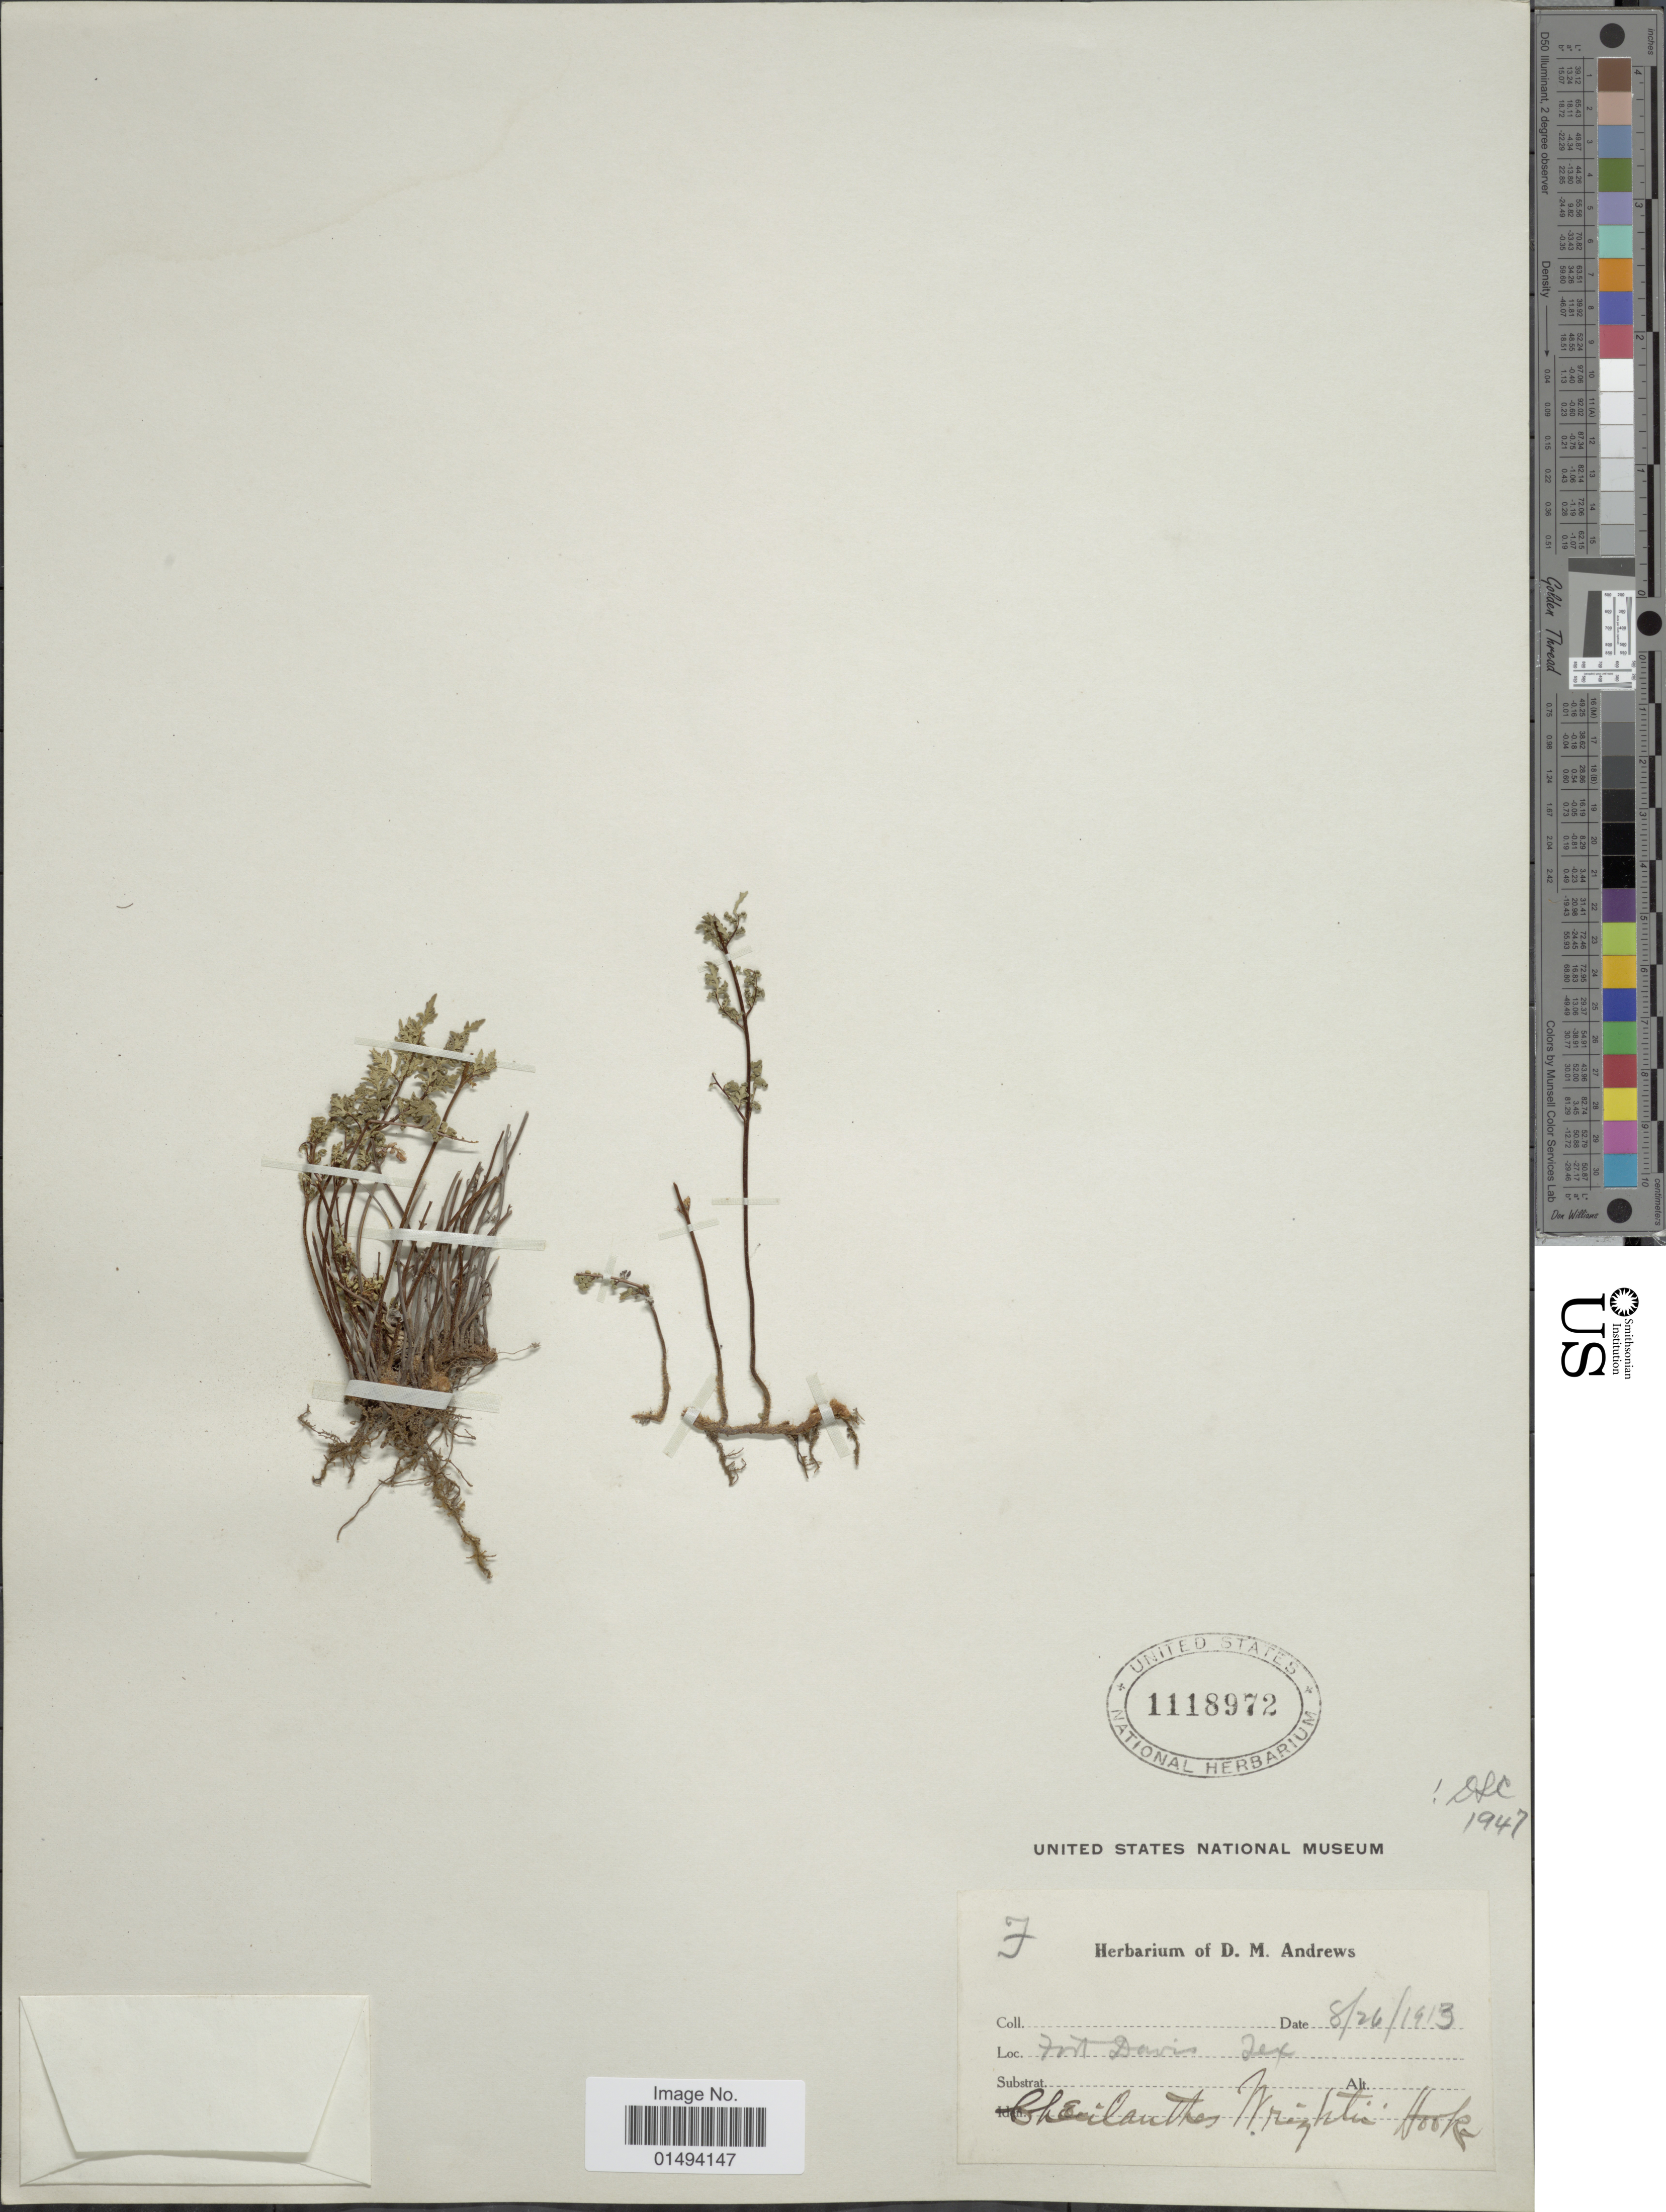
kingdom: Plantae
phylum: Tracheophyta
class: Polypodiopsida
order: Polypodiales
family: Pteridaceae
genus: Myriopteris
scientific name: Myriopteris wrightii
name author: (Hook.) Grusz & Windham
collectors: ex herb. D. M. Andrews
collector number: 7*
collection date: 1913-08-26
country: United States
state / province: Texas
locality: Fort Davis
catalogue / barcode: US 1118972